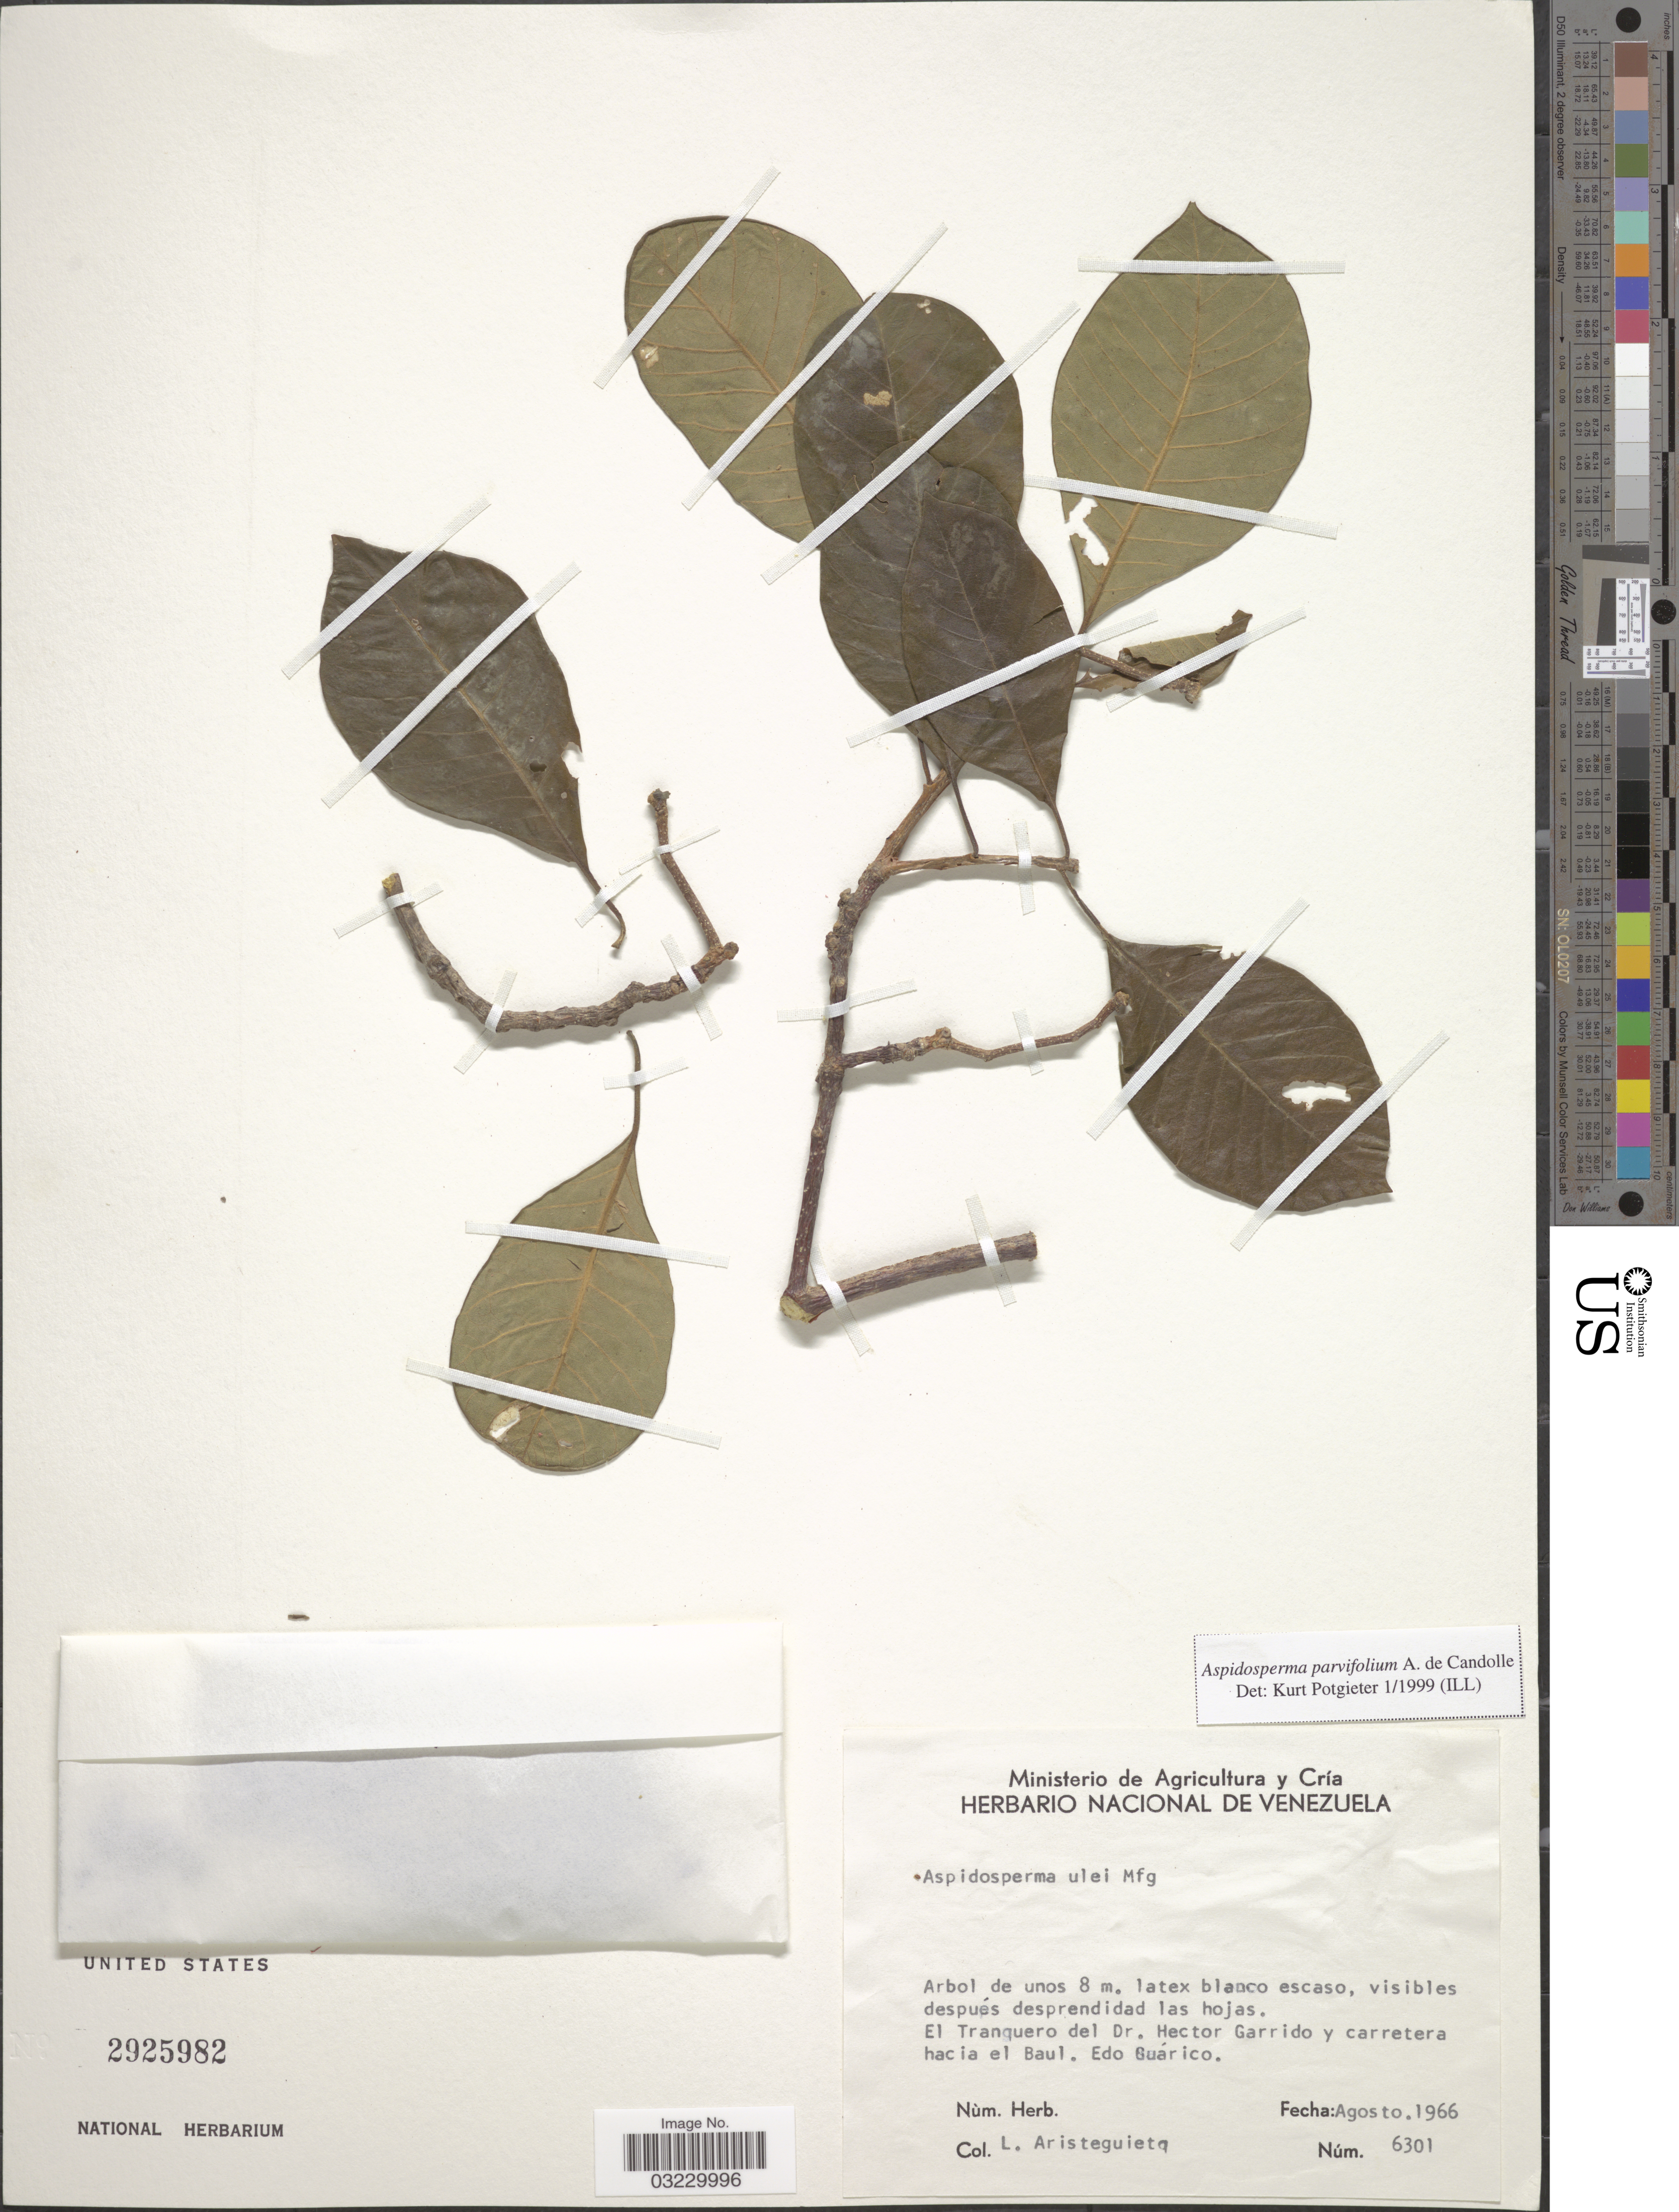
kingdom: Plantae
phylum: Tracheophyta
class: Magnoliopsida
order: Gentianales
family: Apocynaceae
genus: Aspidosperma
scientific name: Aspidosperma parvifolium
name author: A. DC.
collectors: L. Aristeguieta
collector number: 6301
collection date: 1966-08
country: Venezuela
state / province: Guárico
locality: El Tranguero del Dr. Hector Garrido y carretera hacia el Baul.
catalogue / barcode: US 2925982